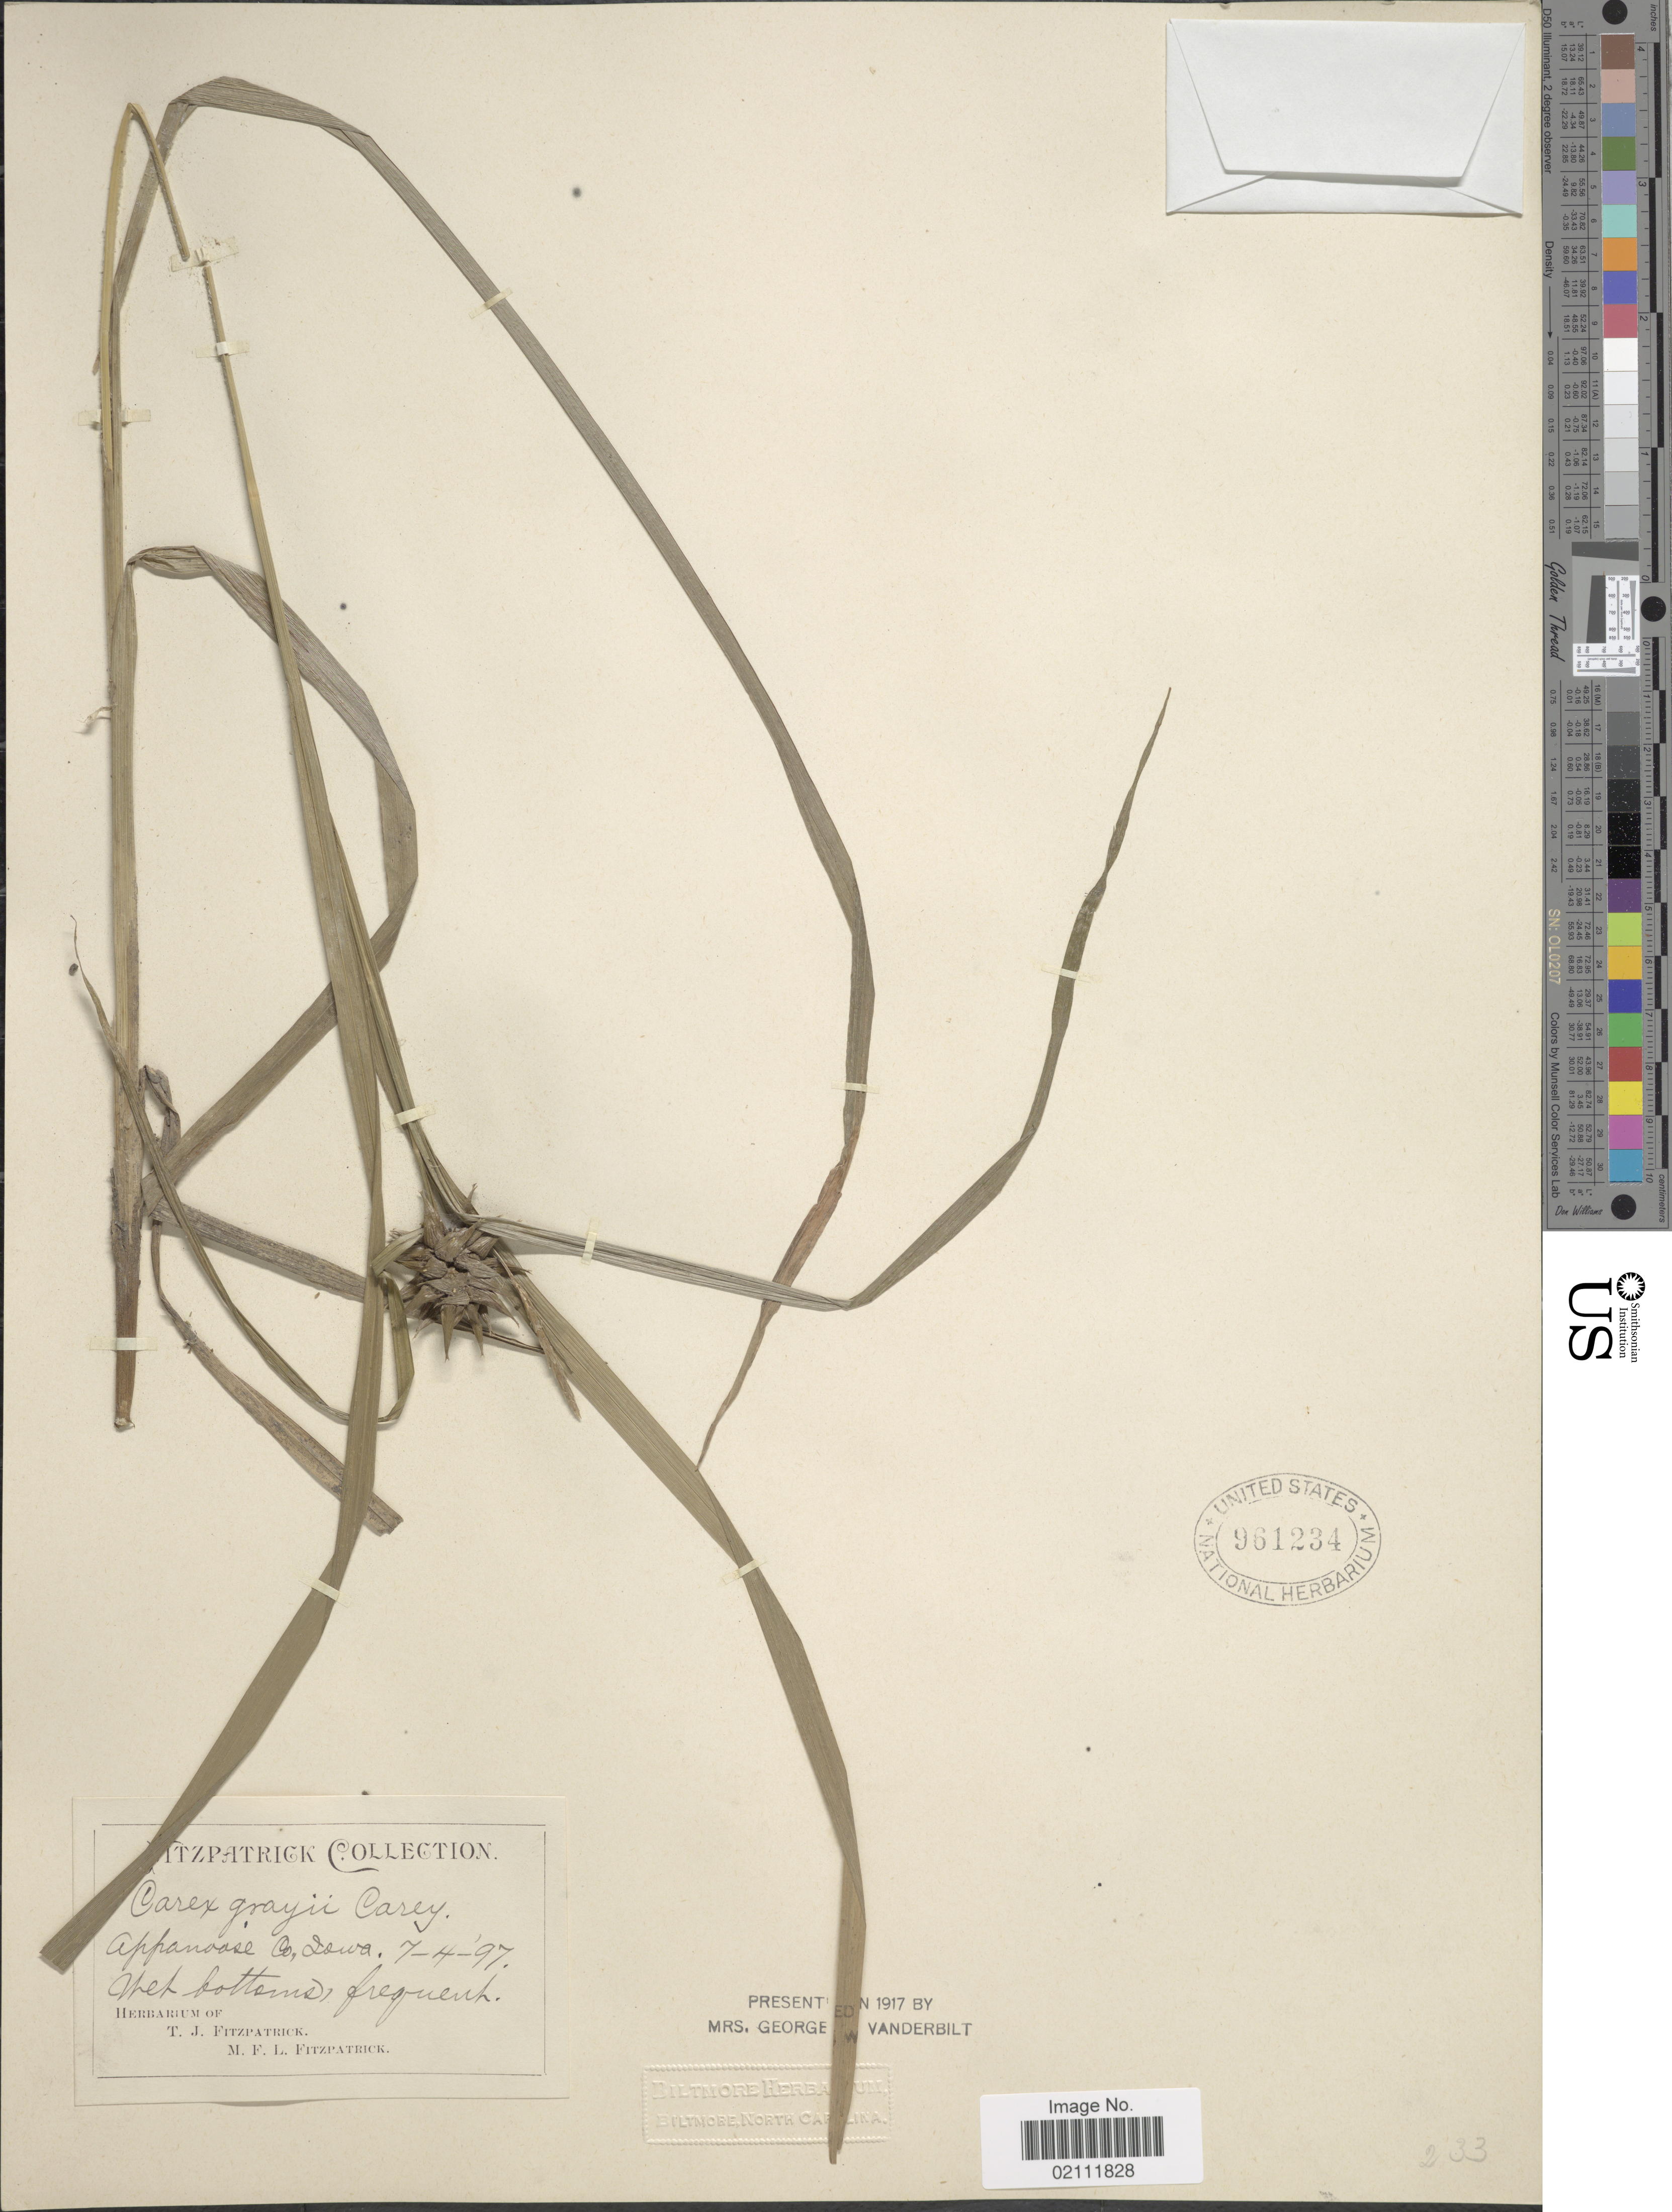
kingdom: Plantae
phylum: Tracheophyta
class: Liliopsida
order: Poales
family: Cyperaceae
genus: Carex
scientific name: Carex grayi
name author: J. Carey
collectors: T. Fitzpatrick & M. Fitzpatrick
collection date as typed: Transcribed d/m/y: 4/7/97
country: United States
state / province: Iowa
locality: Appanoose Co., wet bottoms.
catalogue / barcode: US 961234